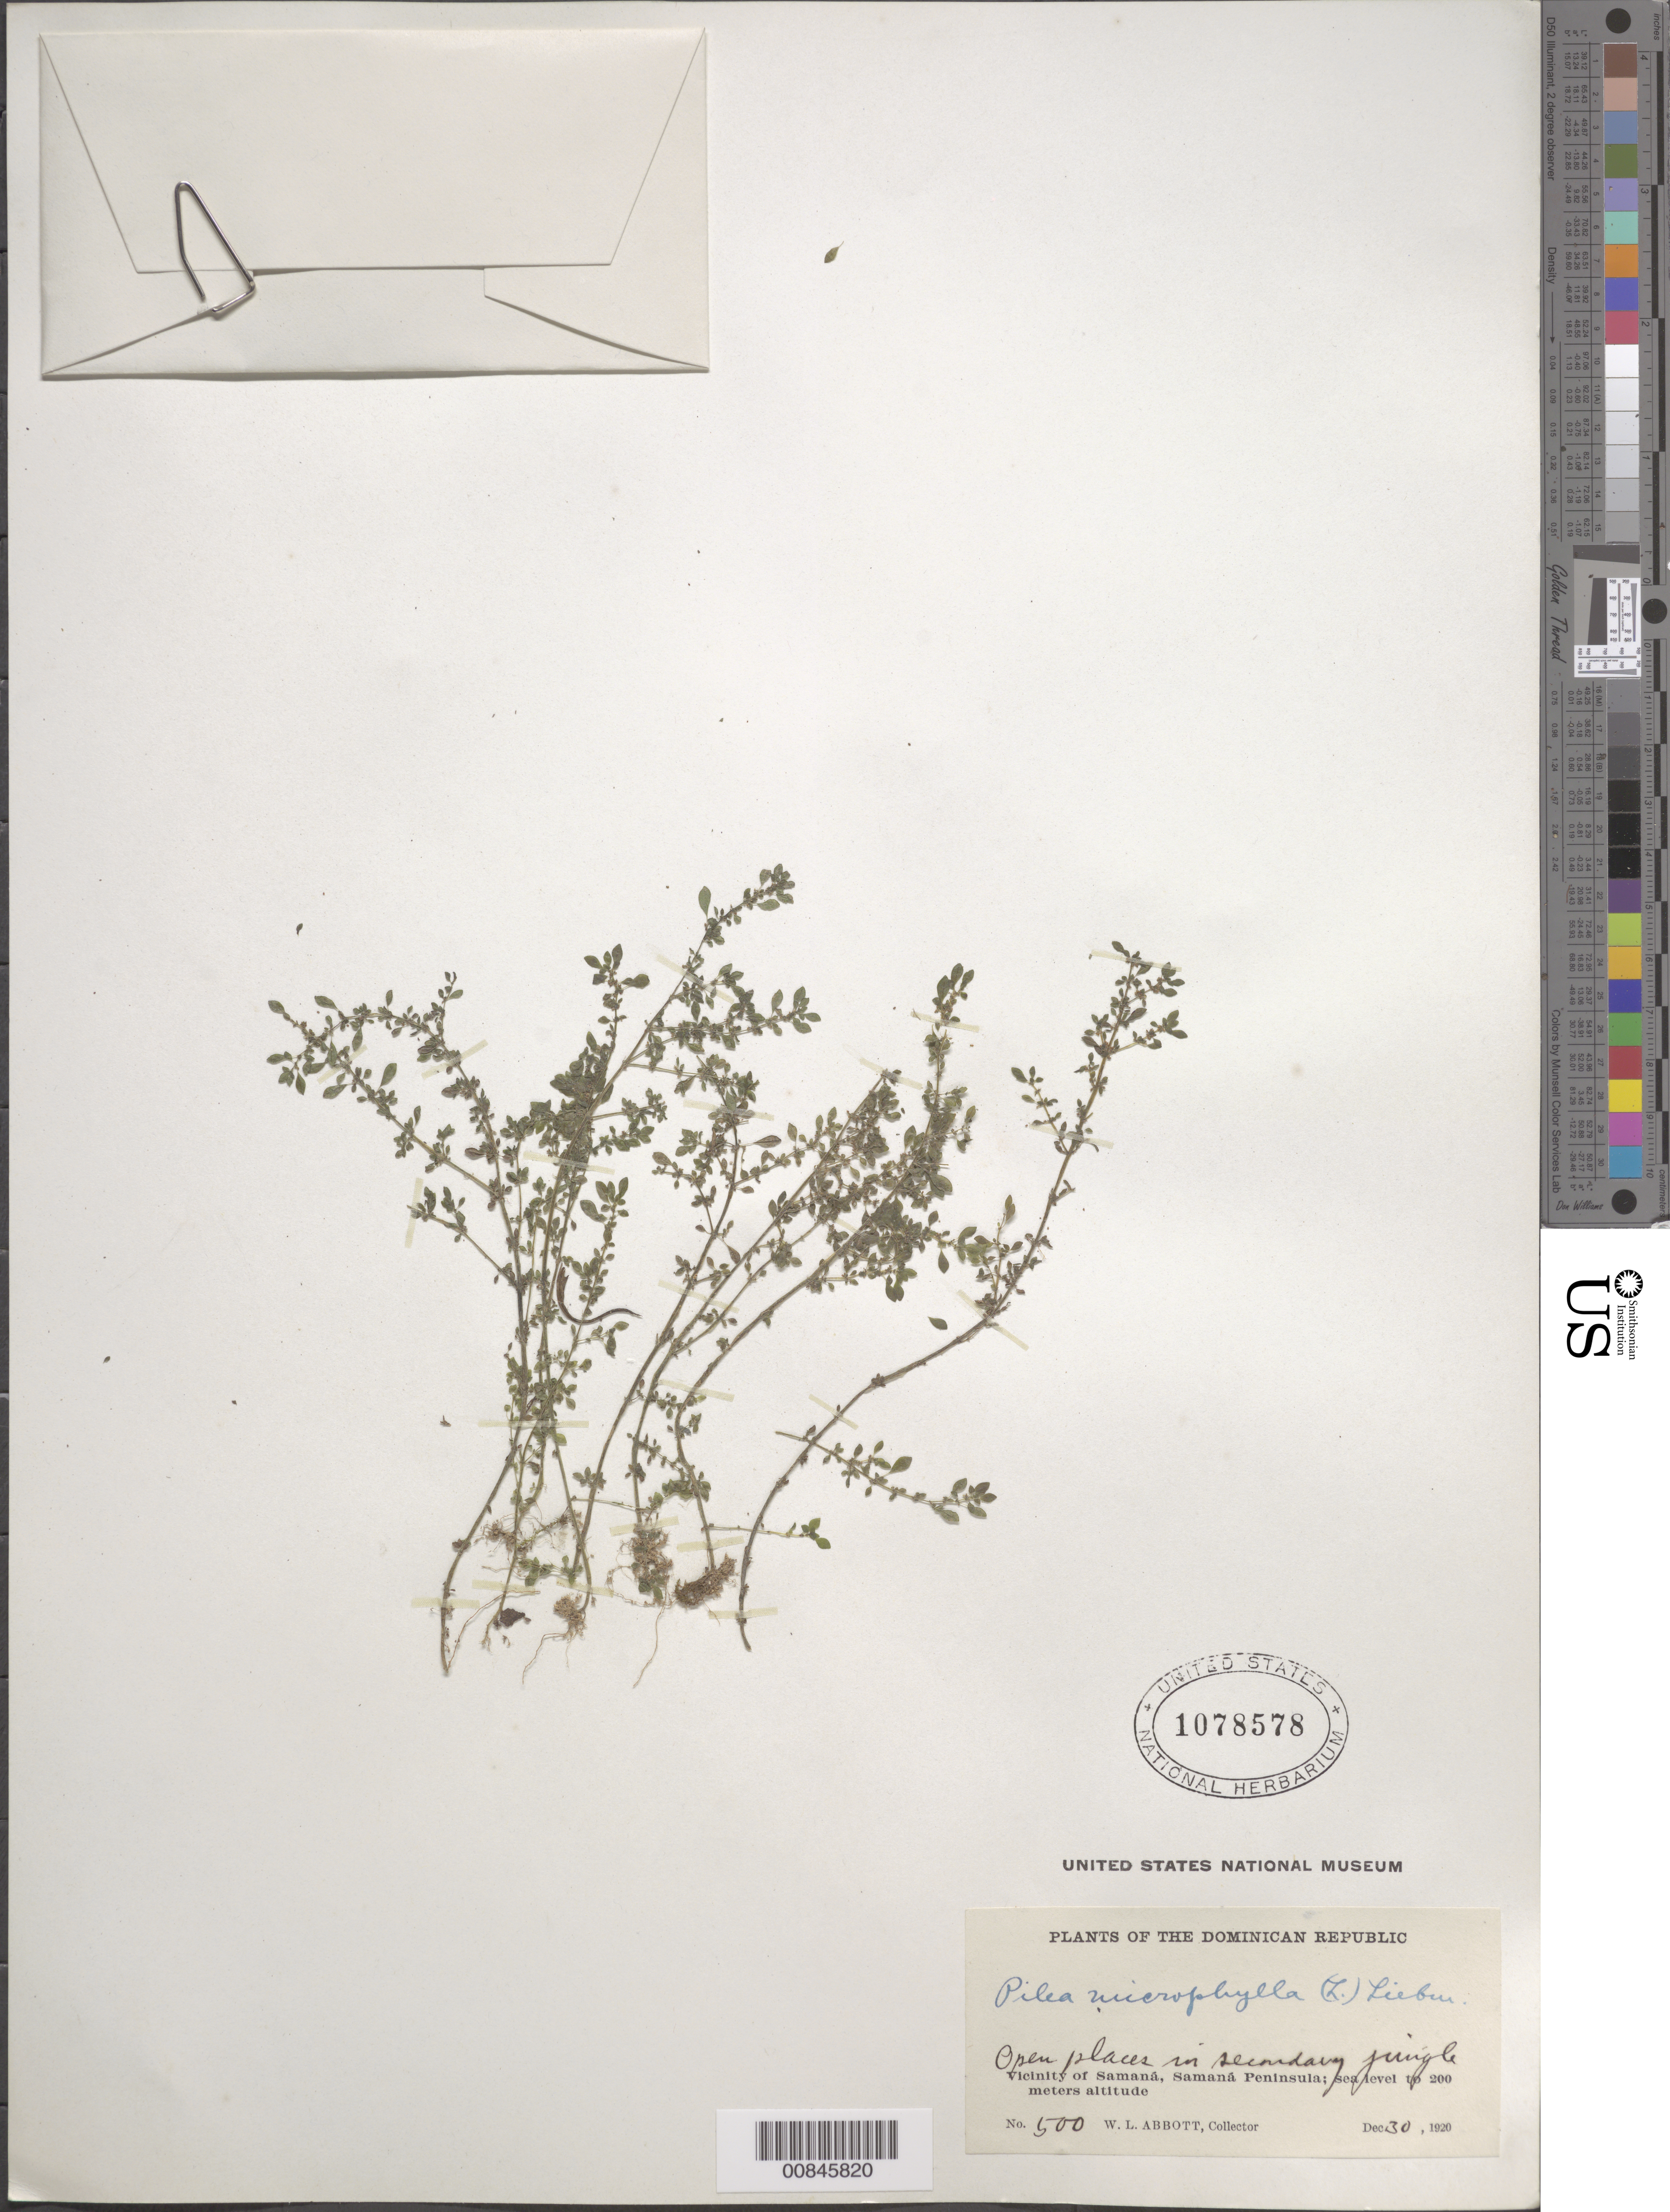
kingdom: Plantae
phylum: Tracheophyta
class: Magnoliopsida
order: Rosales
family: Urticaceae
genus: Pilea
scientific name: Pilea microphylla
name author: (L.) Liebm.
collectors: W. L. Abbott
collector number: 500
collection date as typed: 30 Dec 1920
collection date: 1920-12-30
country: Dominican Republic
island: Hispaniola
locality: Vicinity of Samaná, Samaná Península.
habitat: Open places in secondary jungle.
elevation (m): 0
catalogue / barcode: US 1078578